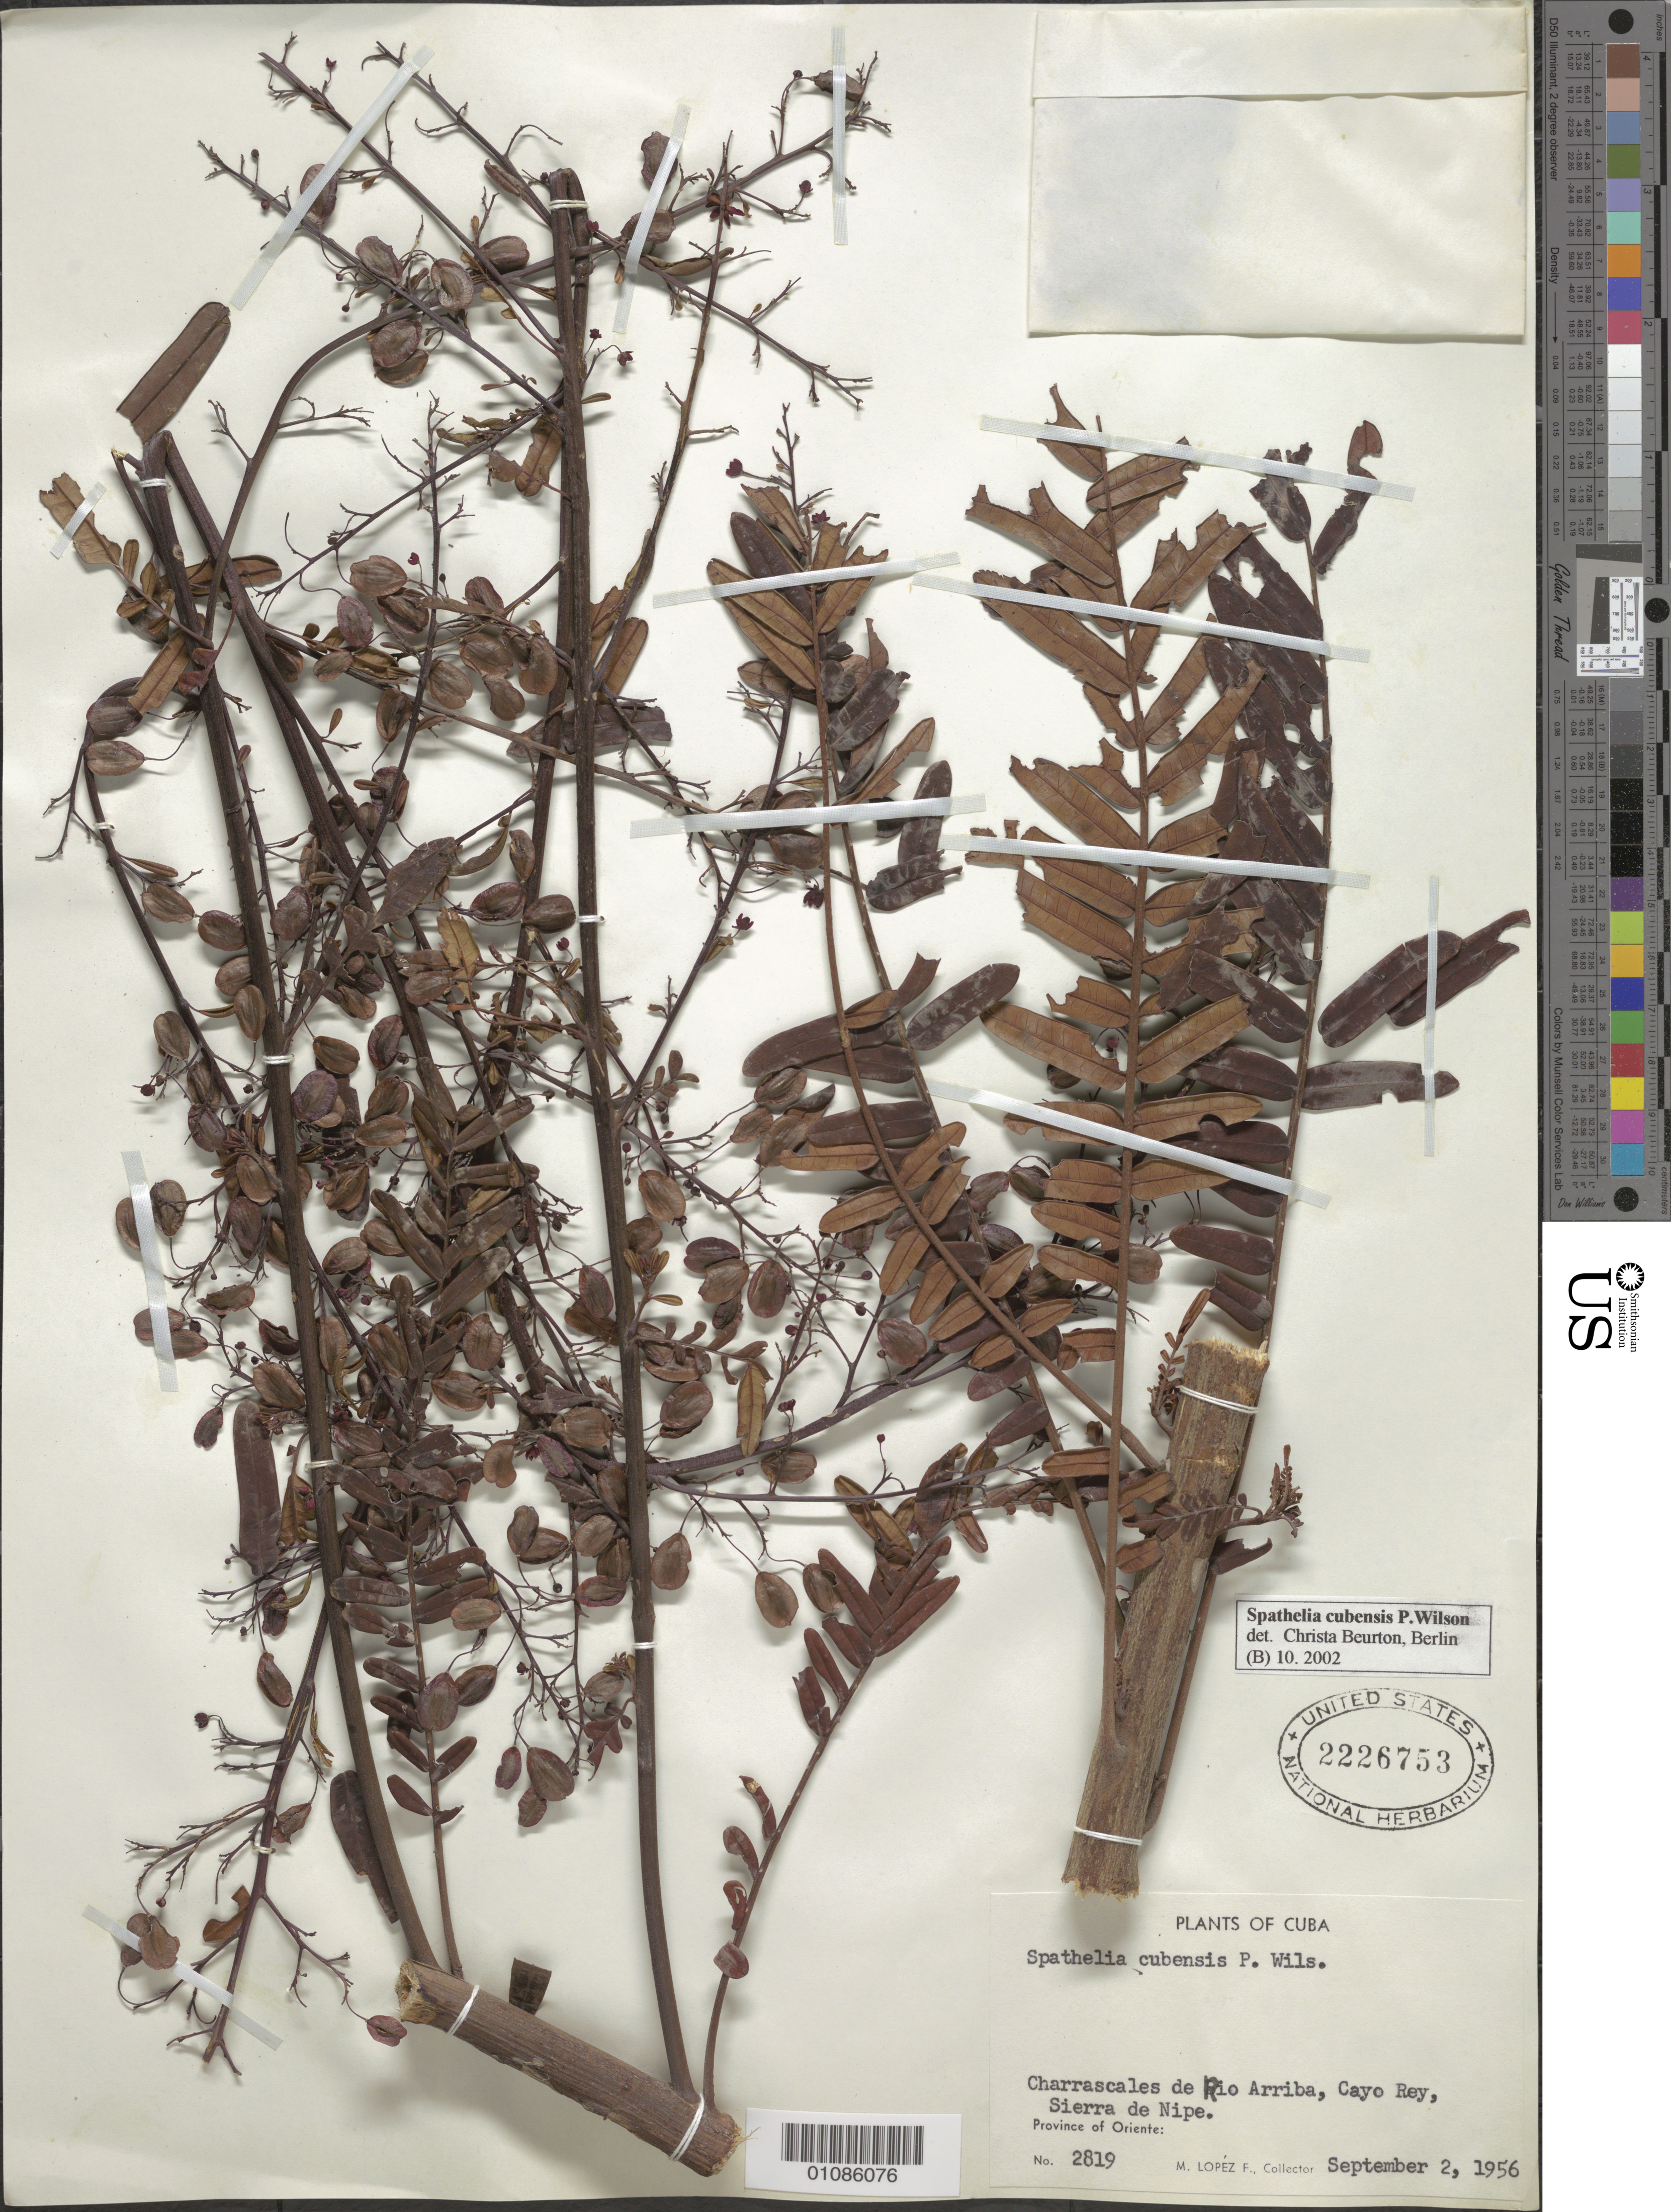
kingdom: Plantae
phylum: Tracheophyta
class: Magnoliopsida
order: Sapindales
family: Rutaceae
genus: Spathelia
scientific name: Spathelia cubensis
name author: P. Wilson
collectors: M. López Figueiras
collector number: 2819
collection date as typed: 02 Sep 1956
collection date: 1956-09-02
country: Cuba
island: Cuba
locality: Oriente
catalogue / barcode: US 2226753